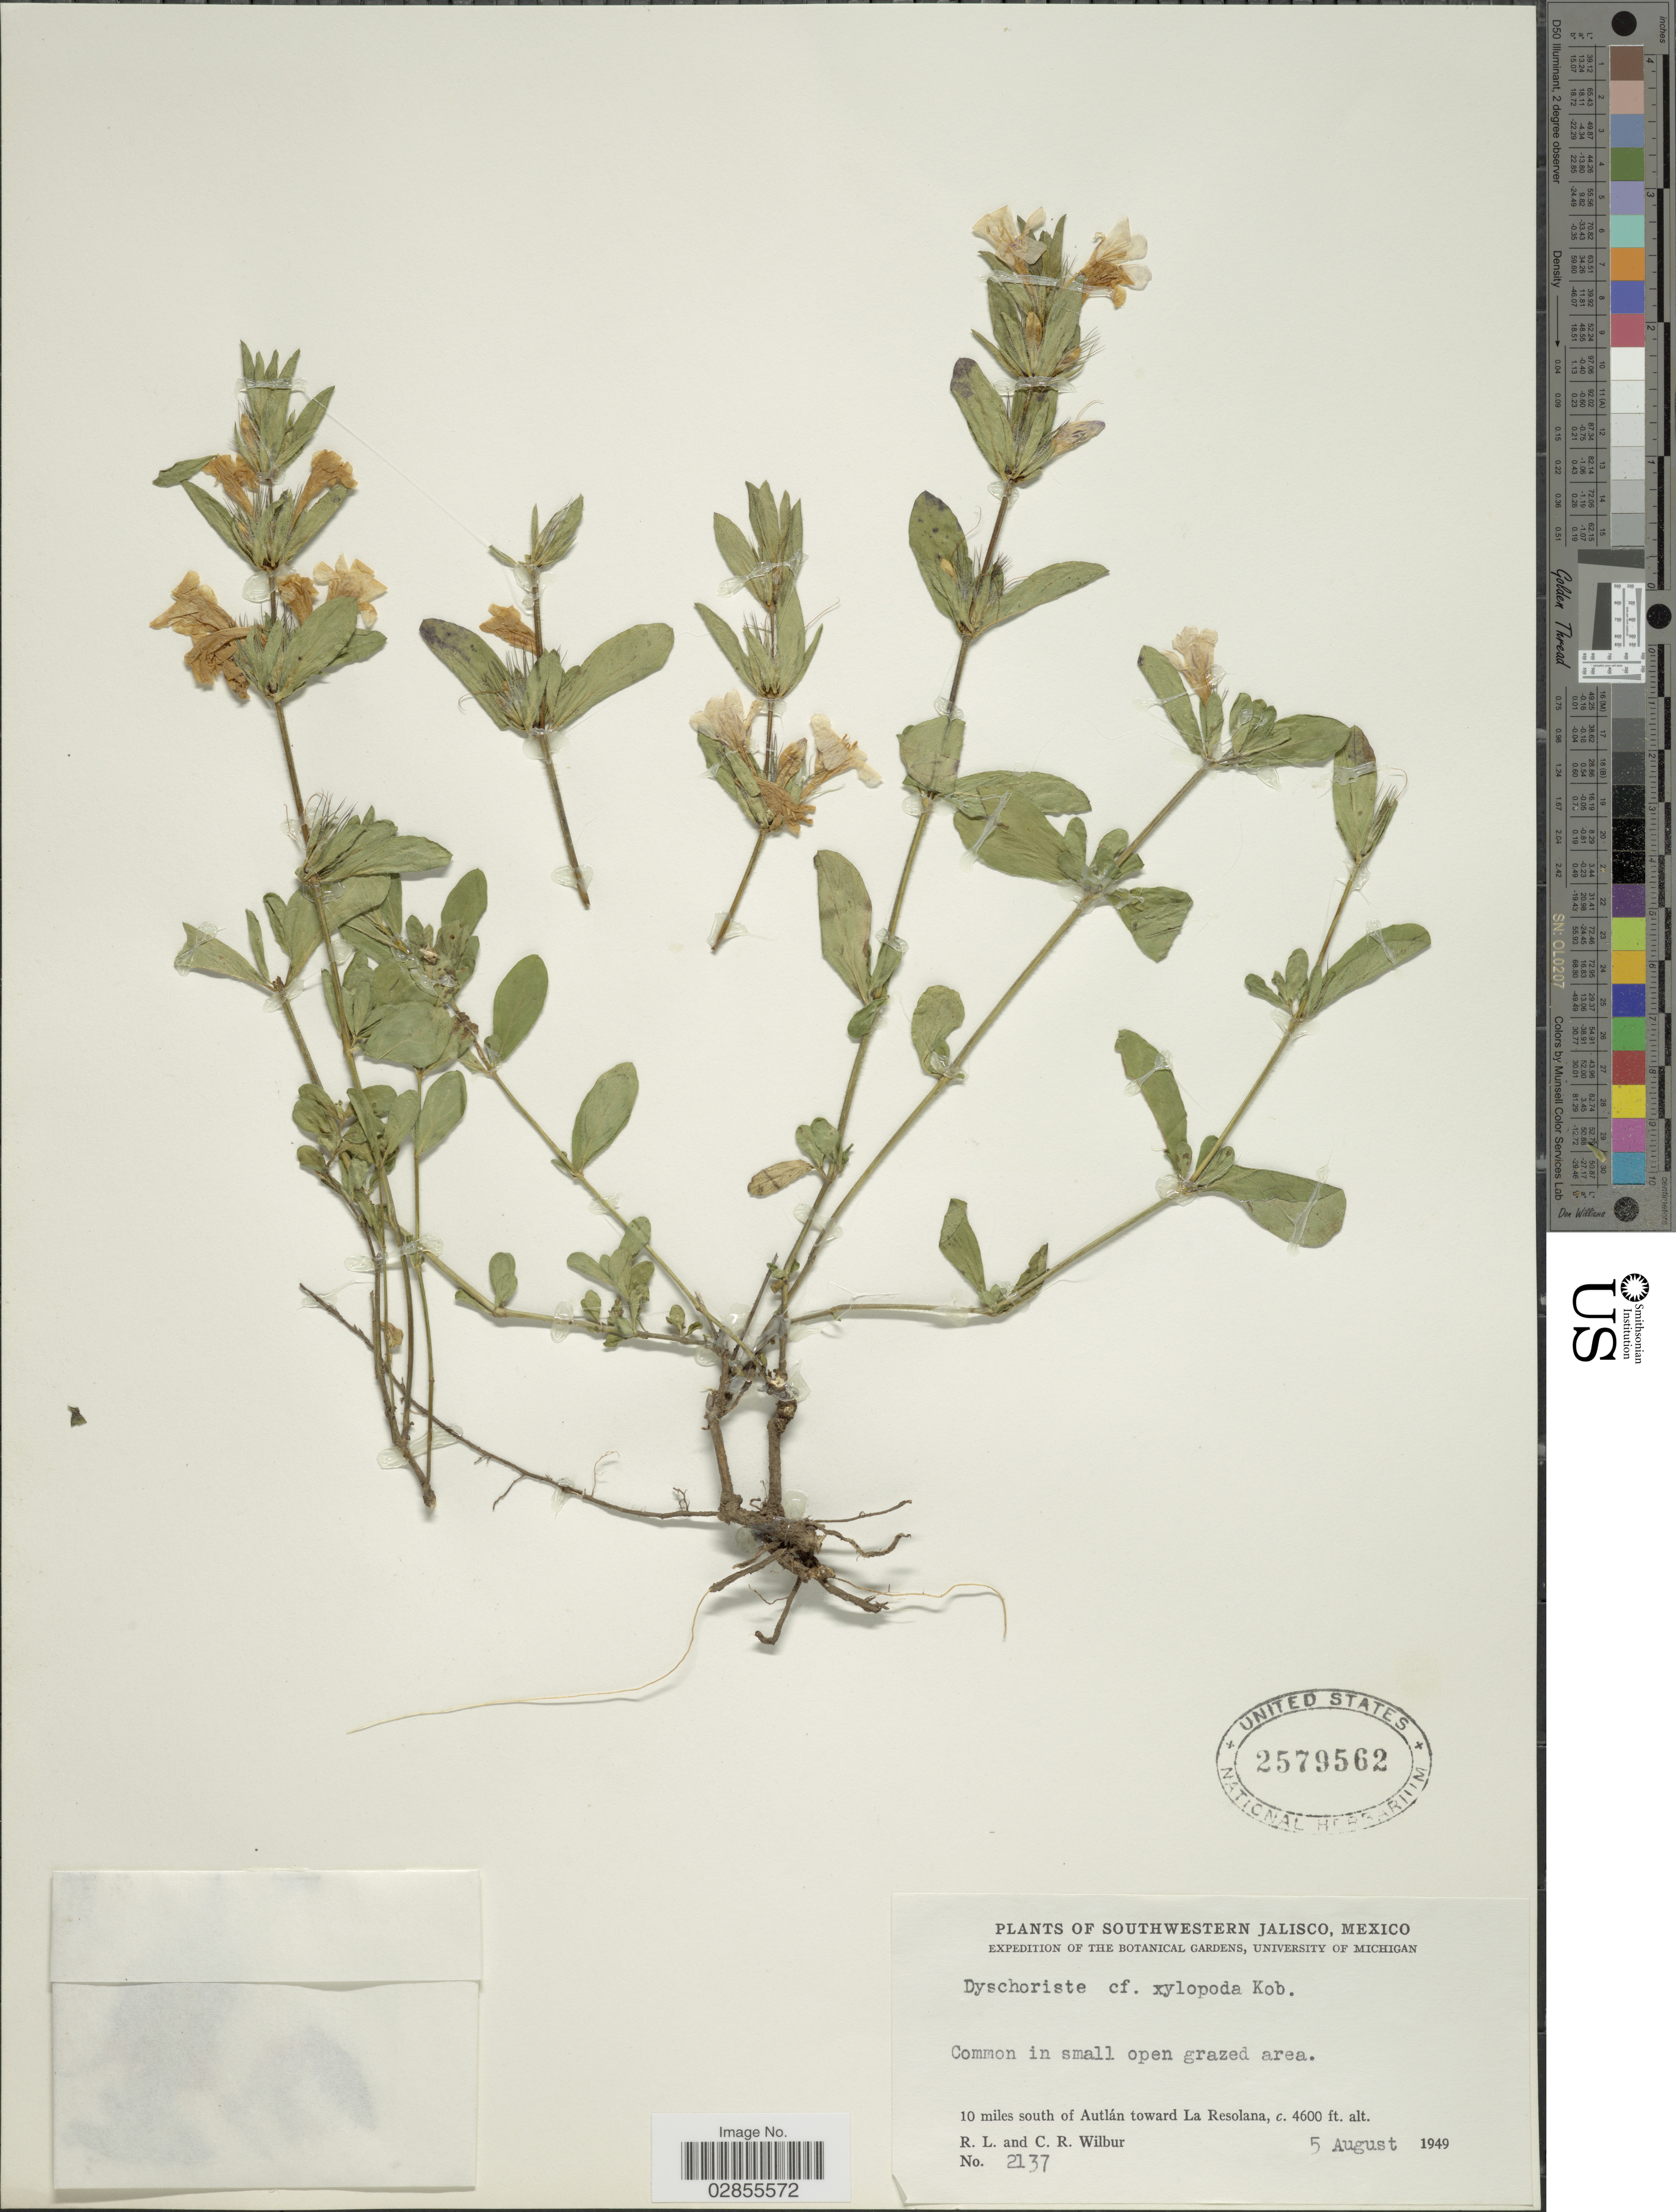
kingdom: Plantae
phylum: Tracheophyta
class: Magnoliopsida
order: Lamiales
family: Acanthaceae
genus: Dyschoriste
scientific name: Dyschoriste xylopoda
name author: Kobuski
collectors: R. L. Wilbur & C. Wilbur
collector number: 2137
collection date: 1949-08-05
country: Mexico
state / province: Jalisco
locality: Southwestern Jalisco. 10 miles south of Autlán toward La Resolana.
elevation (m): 1402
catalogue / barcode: US 2579562